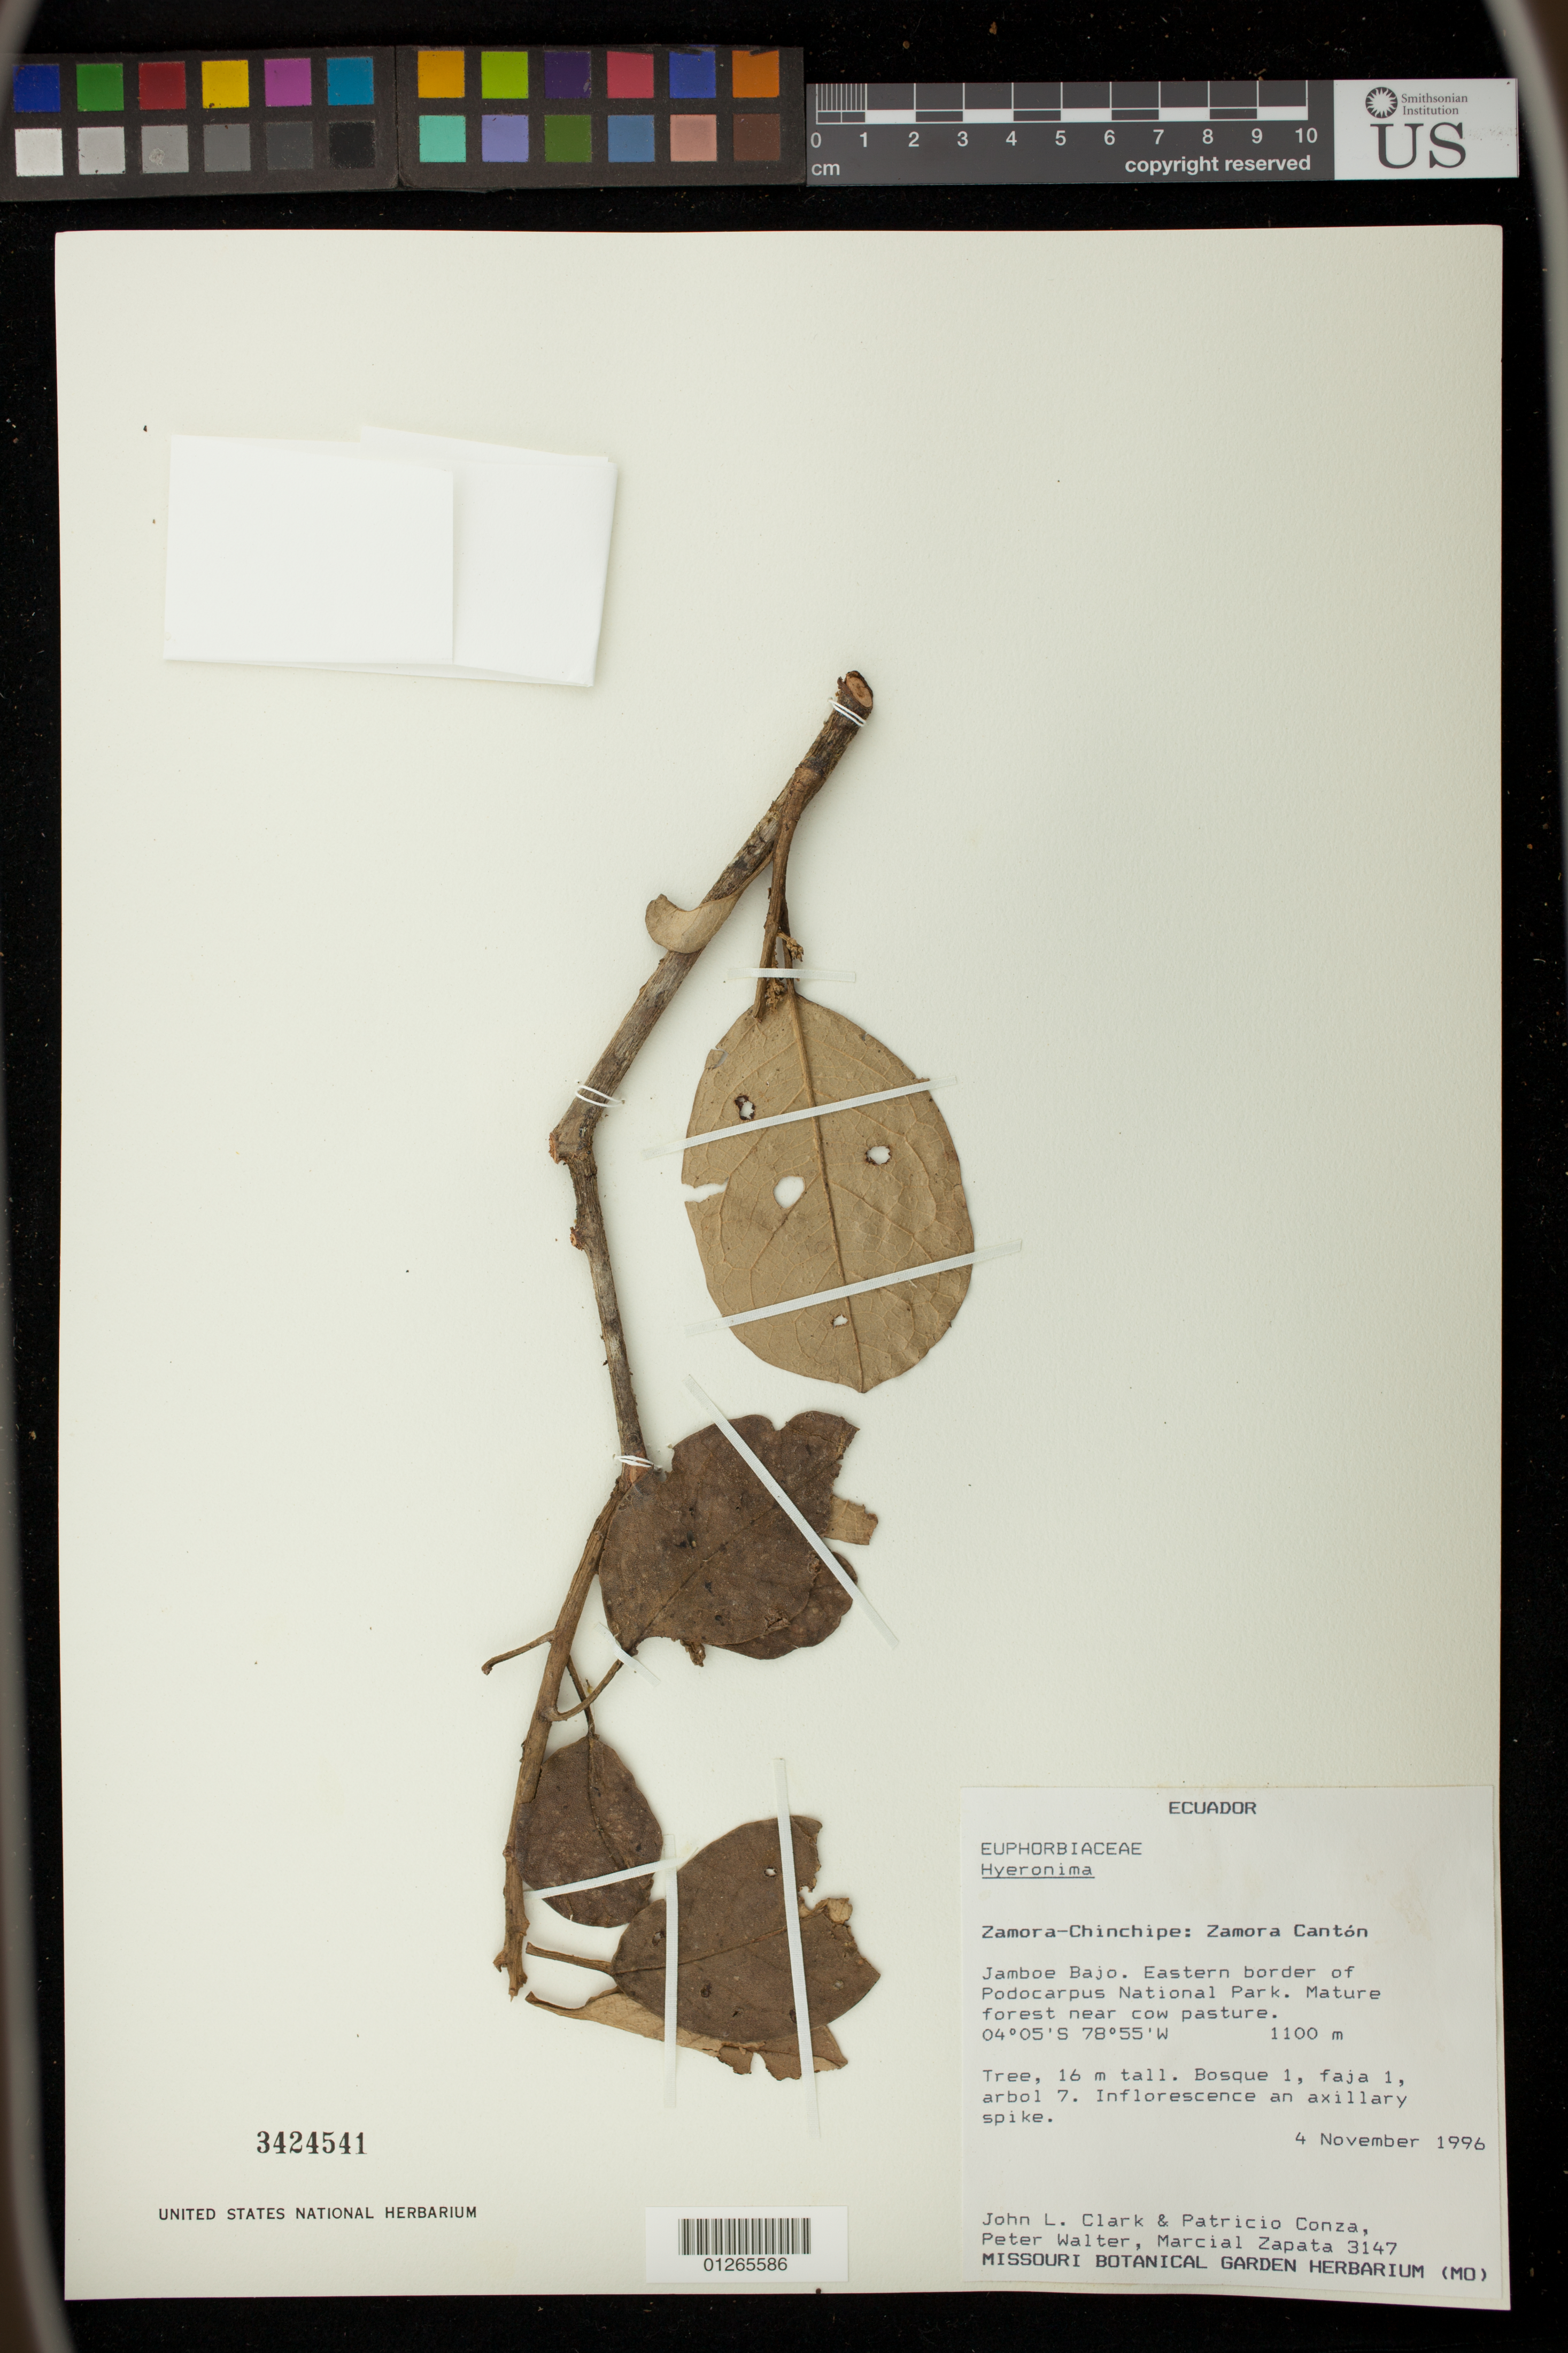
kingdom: Plantae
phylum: Tracheophyta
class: Magnoliopsida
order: Malpighiales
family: Phyllanthaceae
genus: Hieronyma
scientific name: Hieronyma sp.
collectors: J. L. Clark, P. Conza, P. Walter & M. Zapata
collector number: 3147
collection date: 1996-11-04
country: Ecuador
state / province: Zamora-Chinchipe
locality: El Chaco Canton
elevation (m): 1100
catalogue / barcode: US 3424541